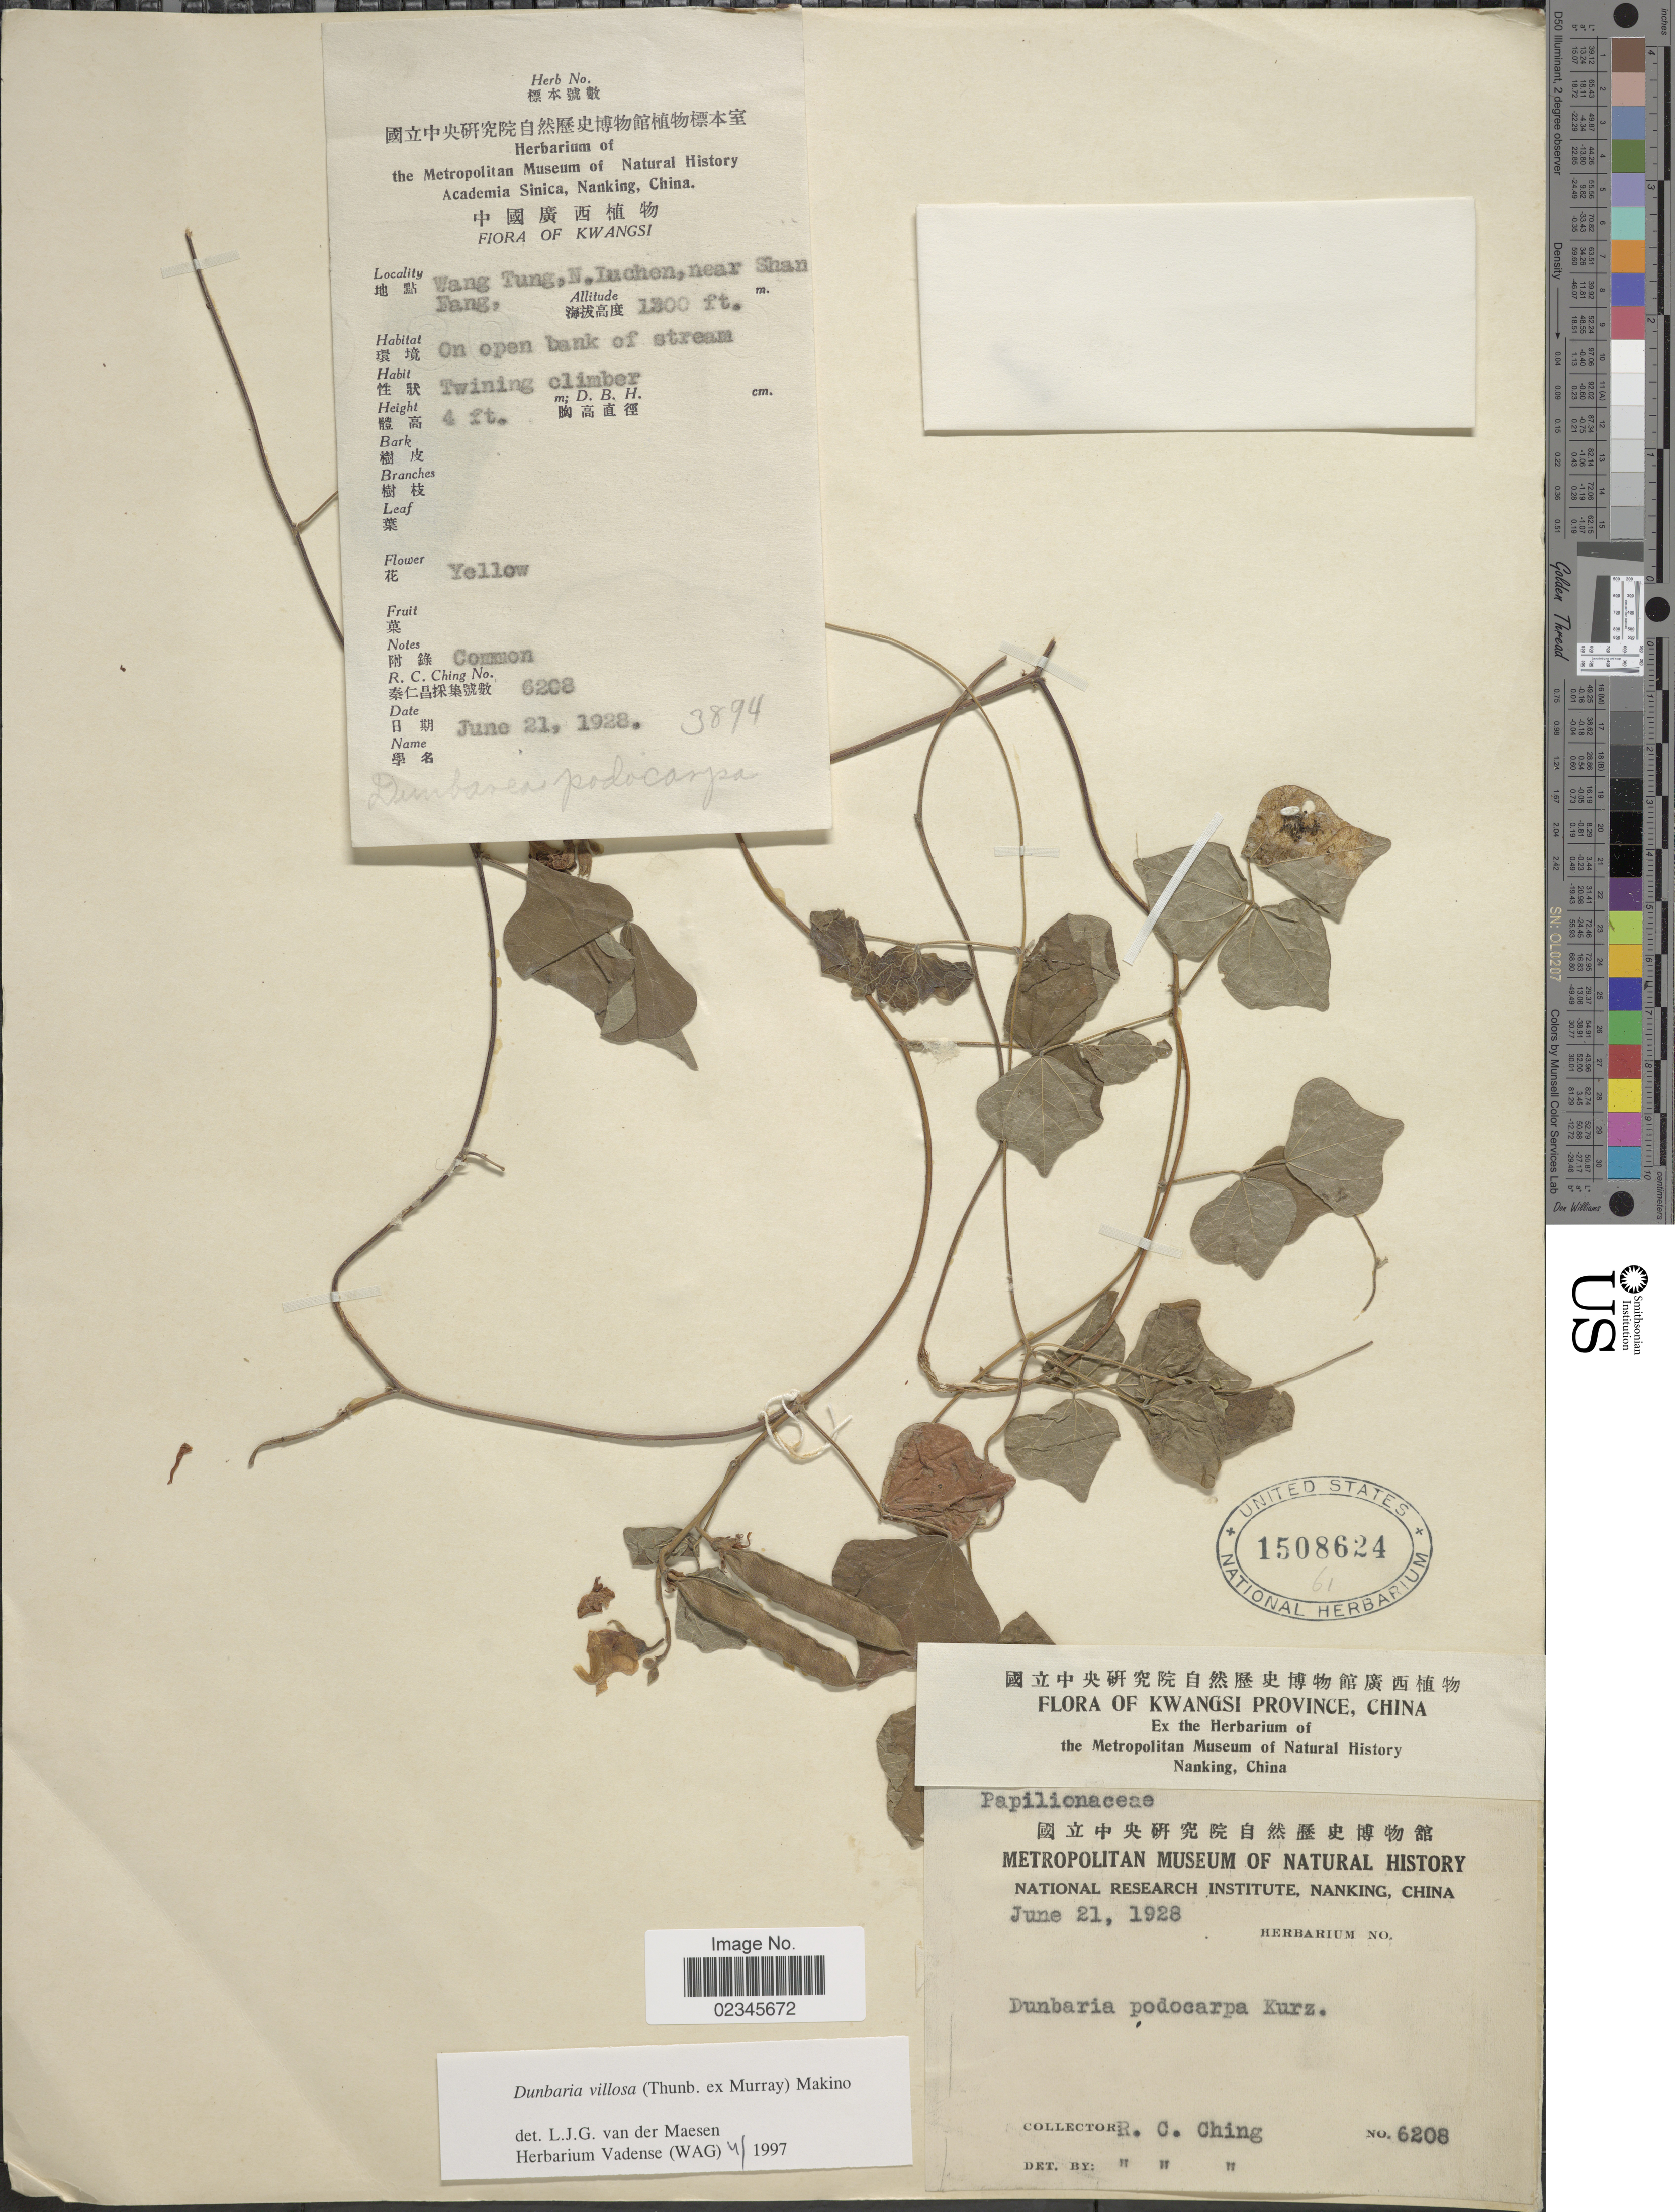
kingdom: Plantae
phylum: Tracheophyta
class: Magnoliopsida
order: Fabales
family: Fabaceae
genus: Dunbaria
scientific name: Dunbaria villosa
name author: (Thunb.) Makino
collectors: R. C. Ching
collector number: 6208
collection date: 1928-06-21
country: China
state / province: Guangxi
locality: Kwangsi Province, Wang Tung, N. Luchen, near Shan Fang, on open bank of stream.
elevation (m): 396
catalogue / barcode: US 1508624